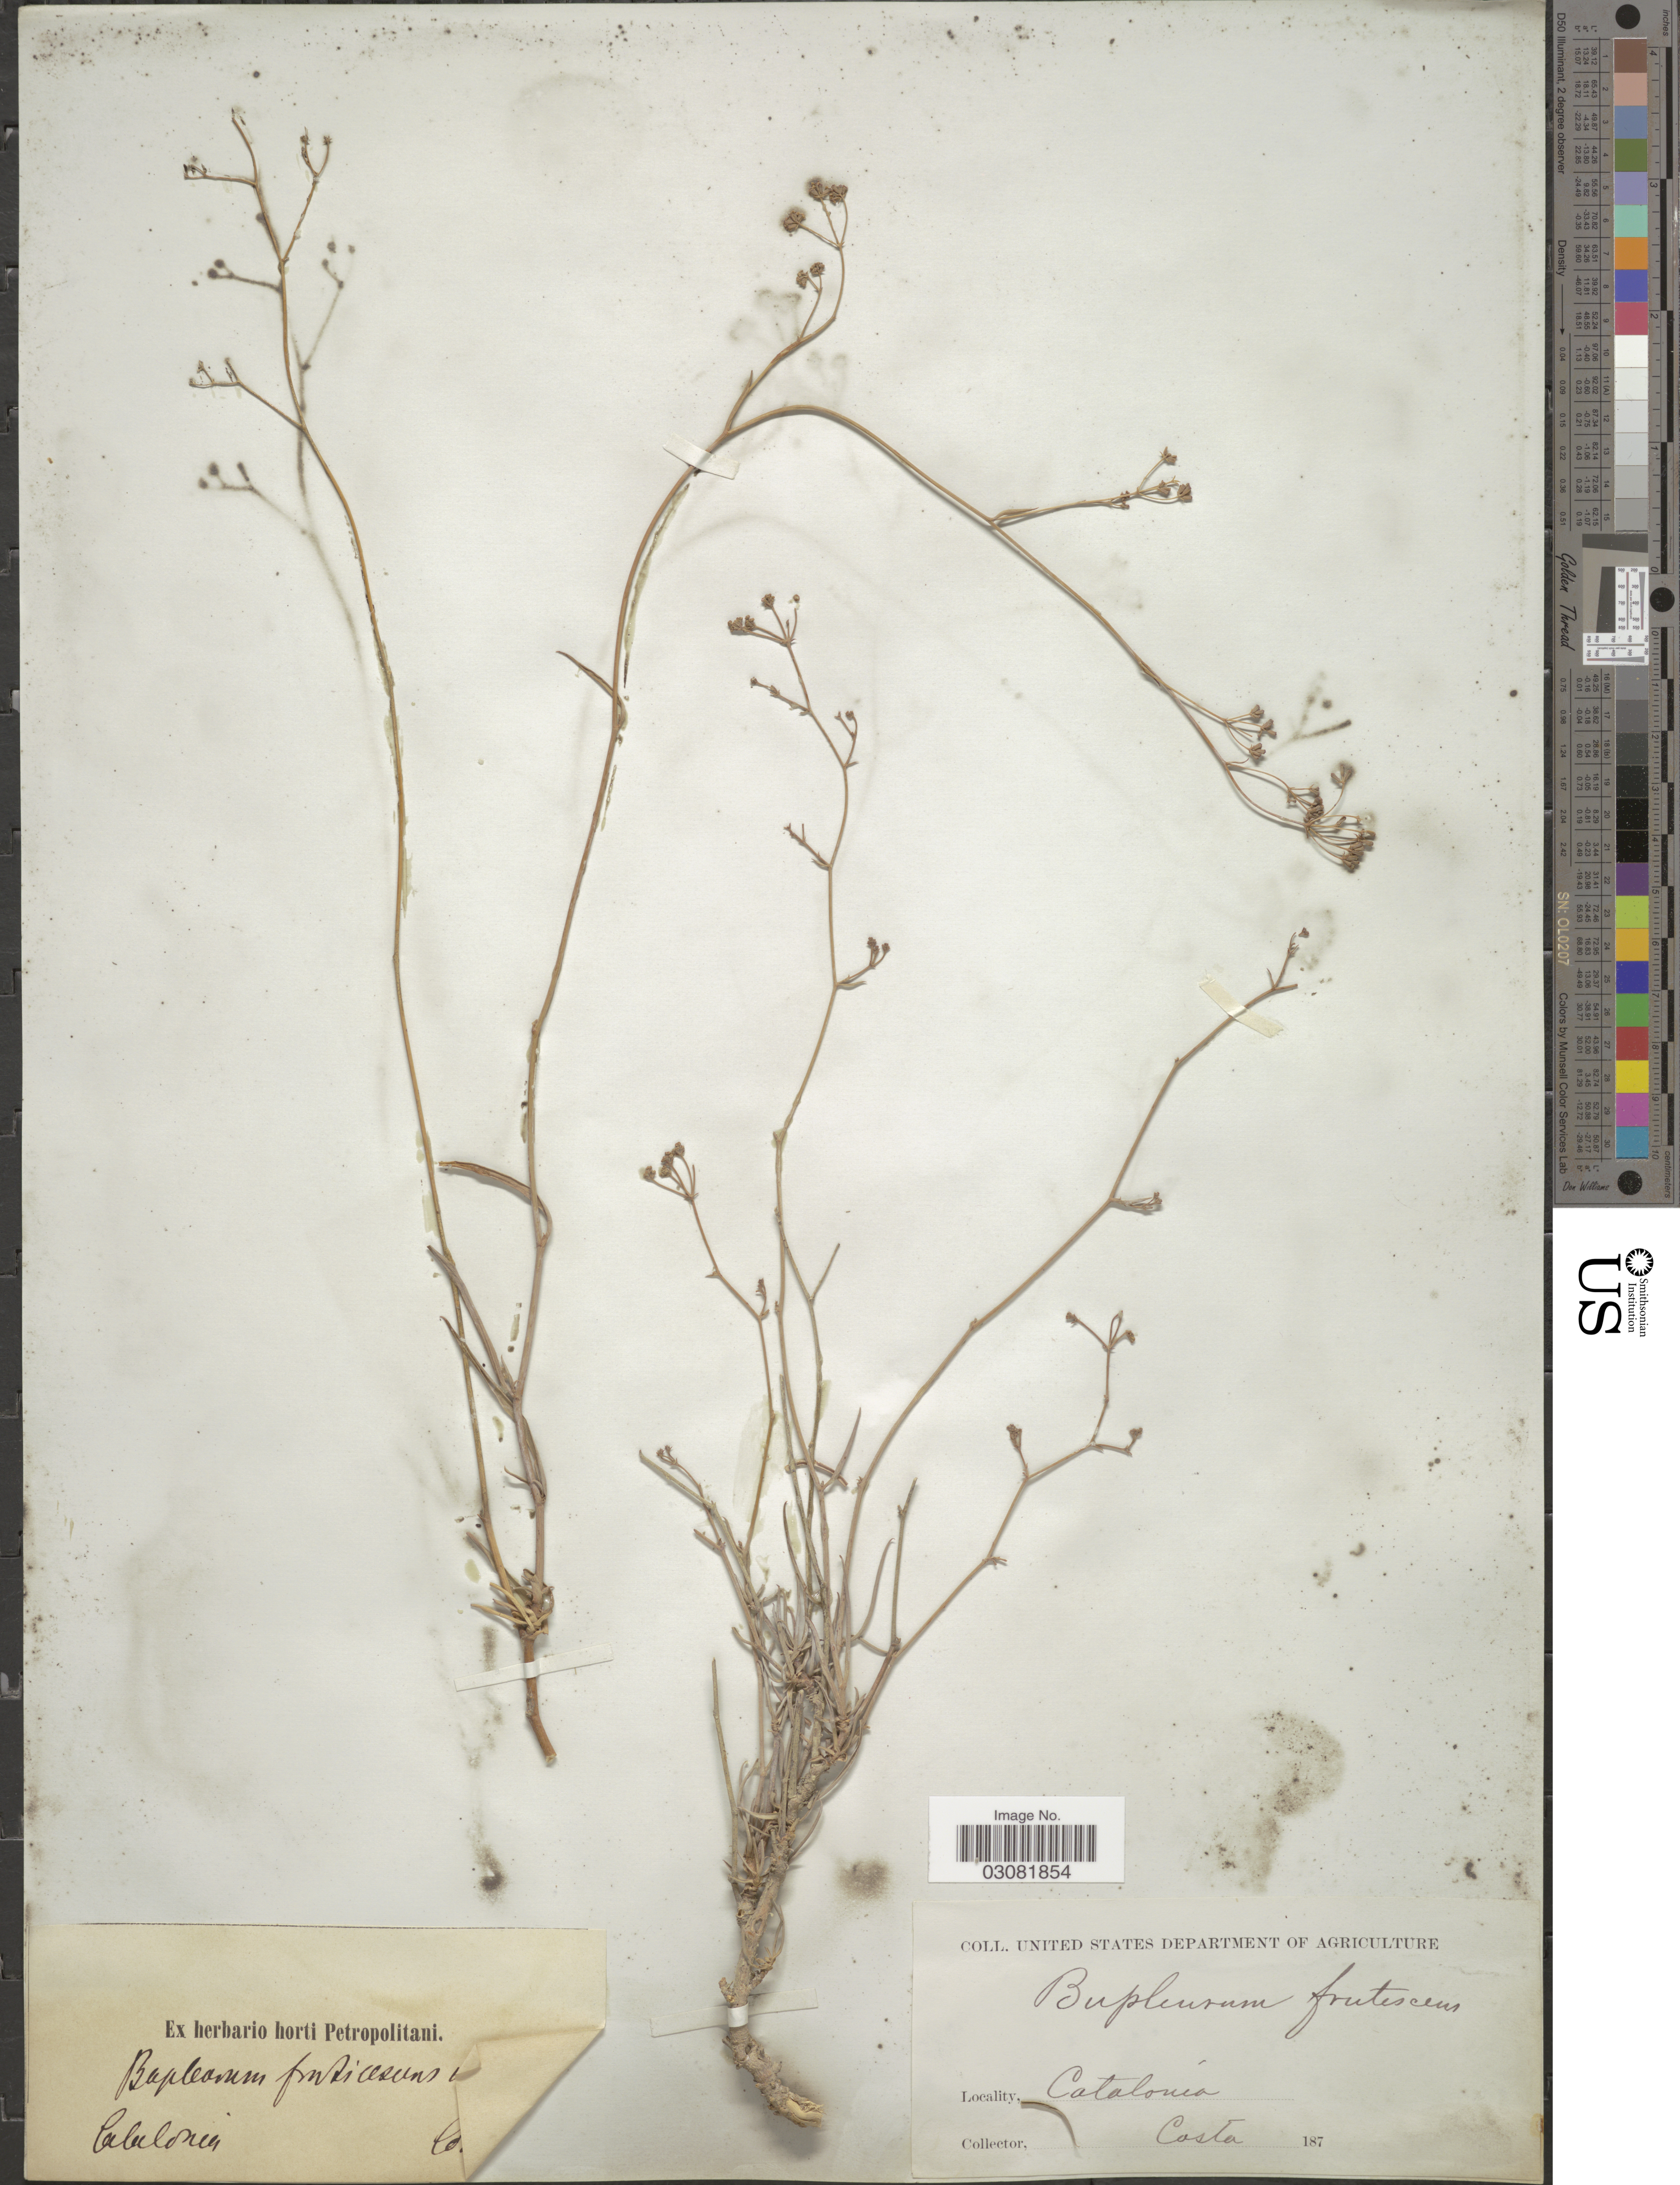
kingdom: Plantae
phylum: Tracheophyta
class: Magnoliopsida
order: Apiales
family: Apiaceae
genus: Bupleurum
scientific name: Bupleurum frutescens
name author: Hill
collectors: -. Costa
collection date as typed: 187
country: Spain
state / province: Catalunya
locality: Catalonia.